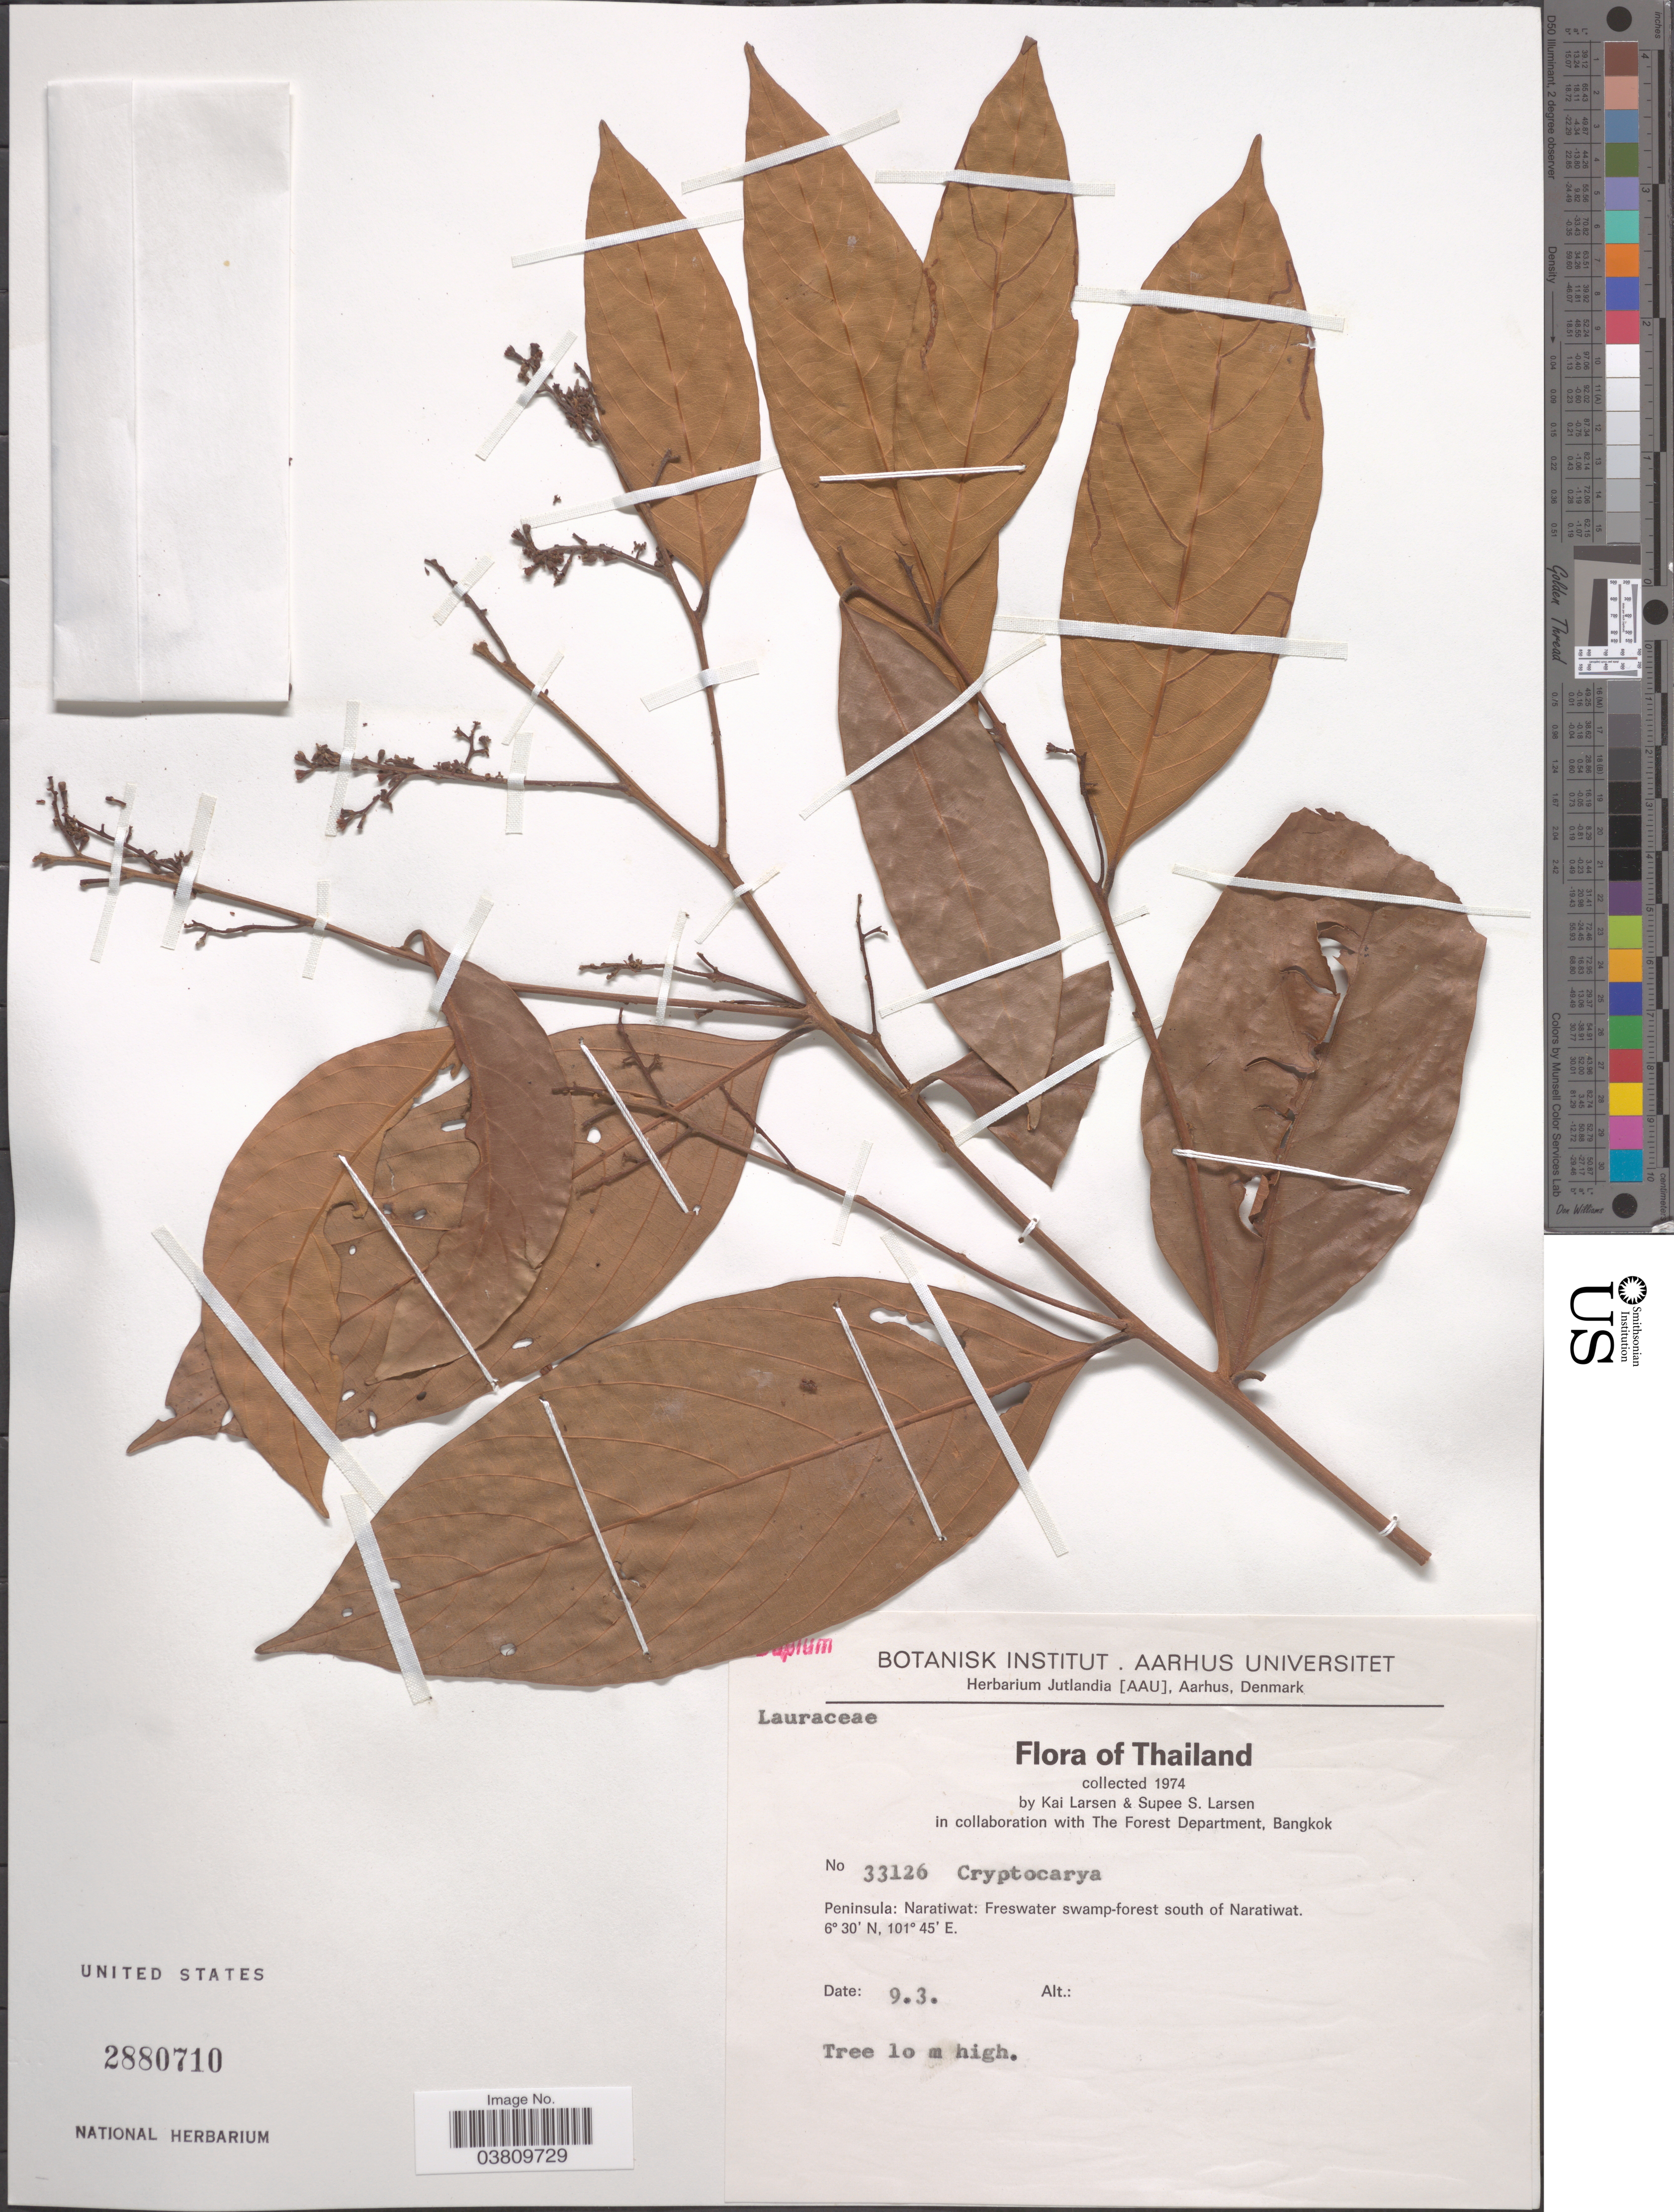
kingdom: Plantae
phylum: Tracheophyta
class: Magnoliopsida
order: Laurales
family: Lauraceae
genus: Cryptocarya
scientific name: Cryptocarya sp.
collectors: K. Larsen & S. Larsen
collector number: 33126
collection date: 1974-03-09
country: Thailand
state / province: Narathiwat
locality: Peninsula: Naratiwat: Freswater swamp-forest south of Naratiwat.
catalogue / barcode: US 2880710